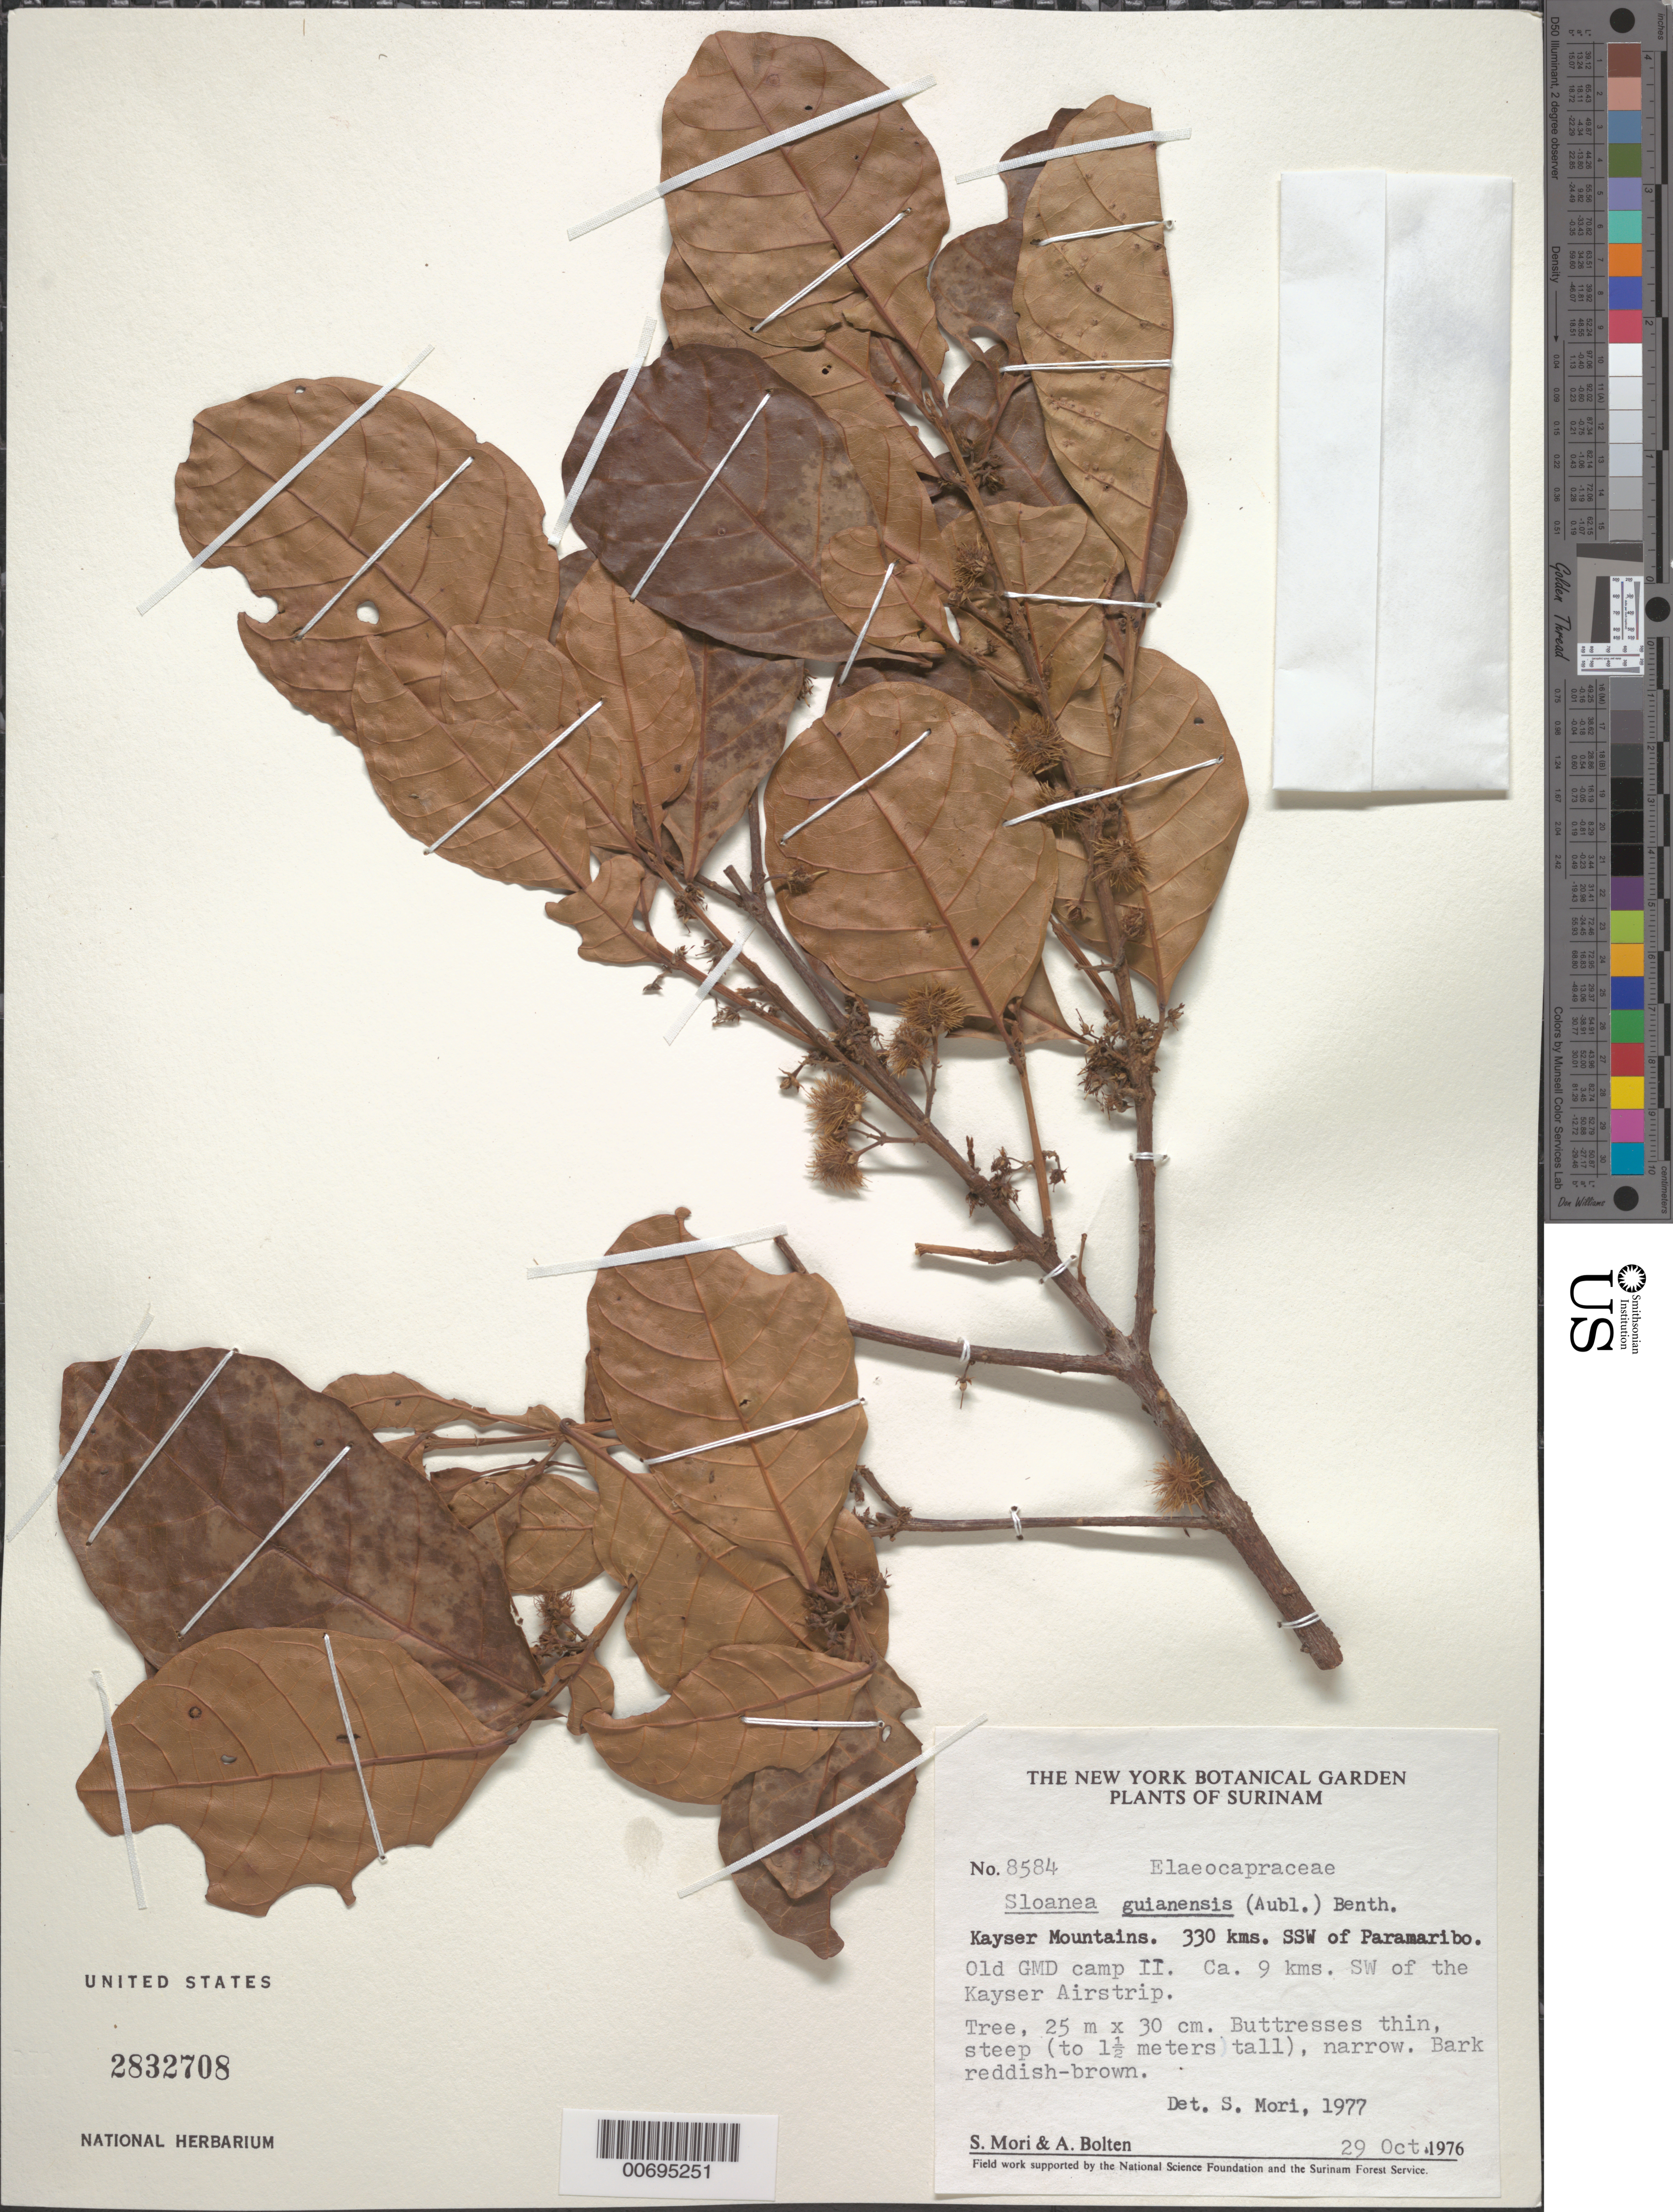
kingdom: Plantae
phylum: Tracheophyta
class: Magnoliopsida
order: Oxalidales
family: Elaeocarpaceae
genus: Sloanea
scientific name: Sloanea guianensis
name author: (Aubl.) Benth.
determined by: Mori, Scott A.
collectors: S. Mori & A. Bolten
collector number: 8584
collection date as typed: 29-Oct-76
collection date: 1976-10-29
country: Suriname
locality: Kayser Mountains, 330 km SSW of Paramaribo, 9 km SW of Kayser Airstrip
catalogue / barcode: US 2832708